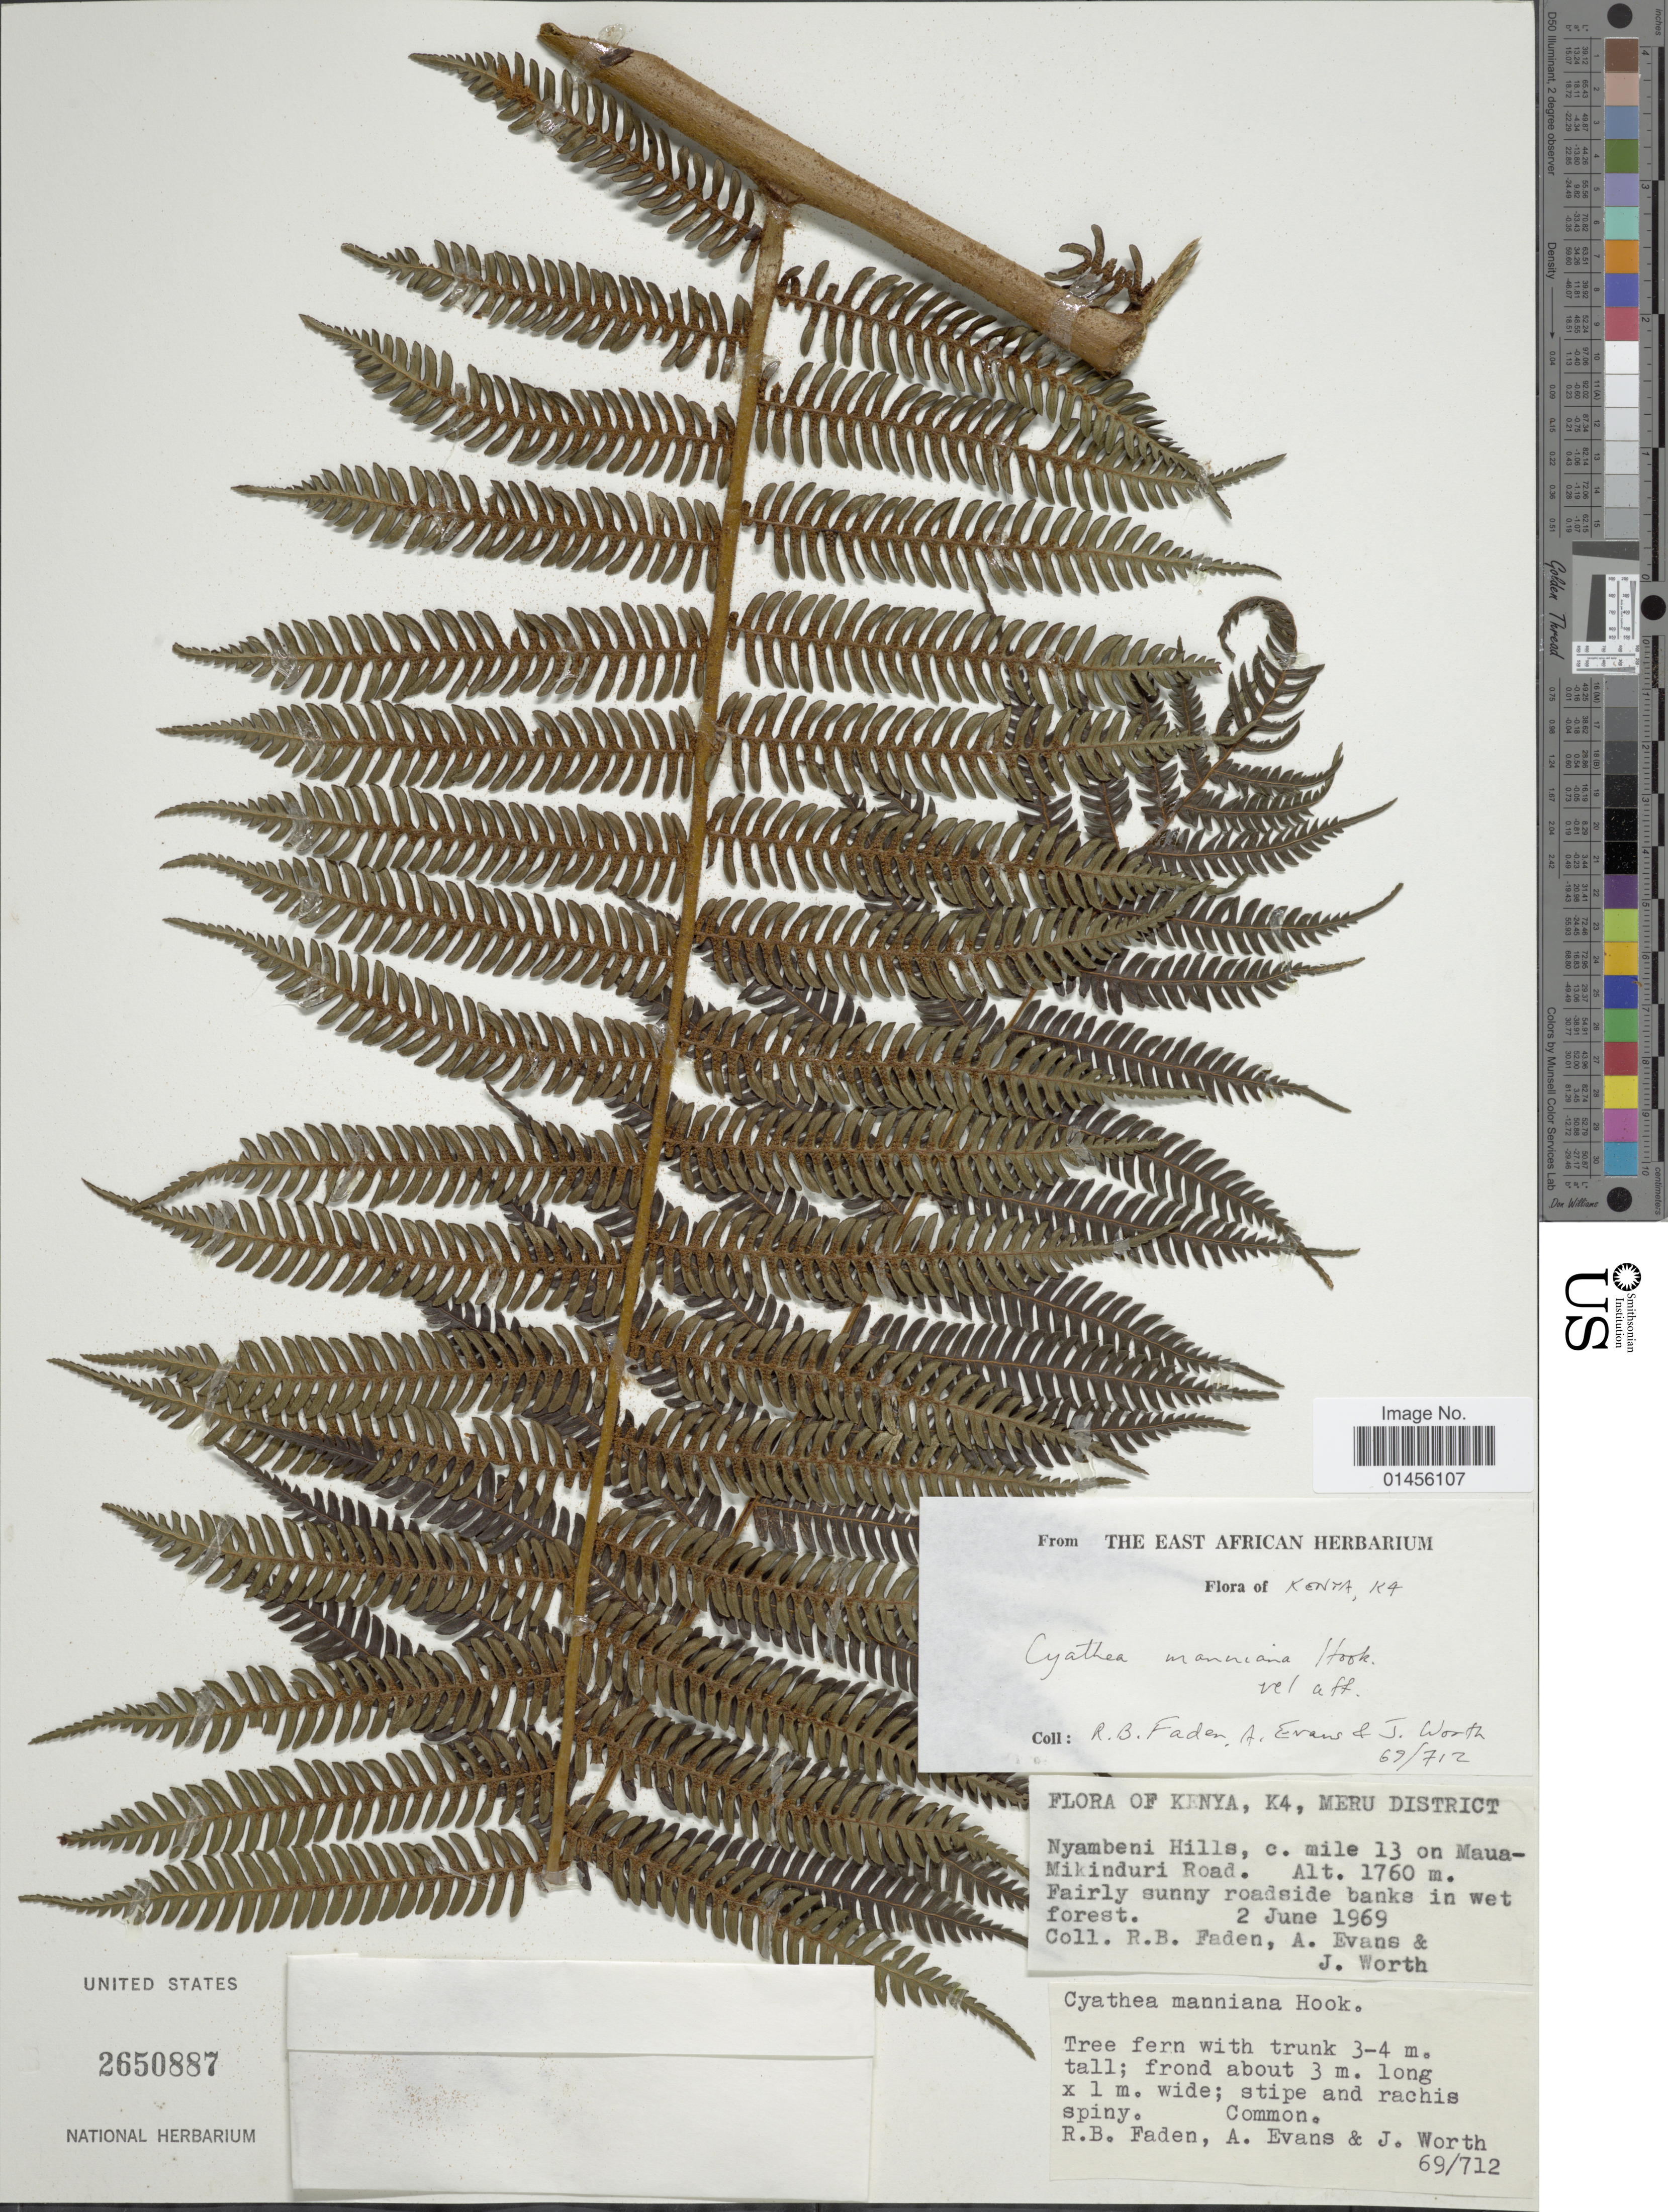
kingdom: Plantae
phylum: Tracheophyta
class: Polypodiopsida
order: Cyatheales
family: Cyatheaceae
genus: Alsophila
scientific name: Alsophila manniana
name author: (Hook.) R.M. Tryon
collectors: R. B. Faden, A. Evans & J. Worth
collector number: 69/712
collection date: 1969-06-02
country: Kenya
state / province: Meru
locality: Meru District, Nyambeni Hills, c. mile 13 on Maua-Mikinduri Road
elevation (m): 1760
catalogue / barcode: US 2650887